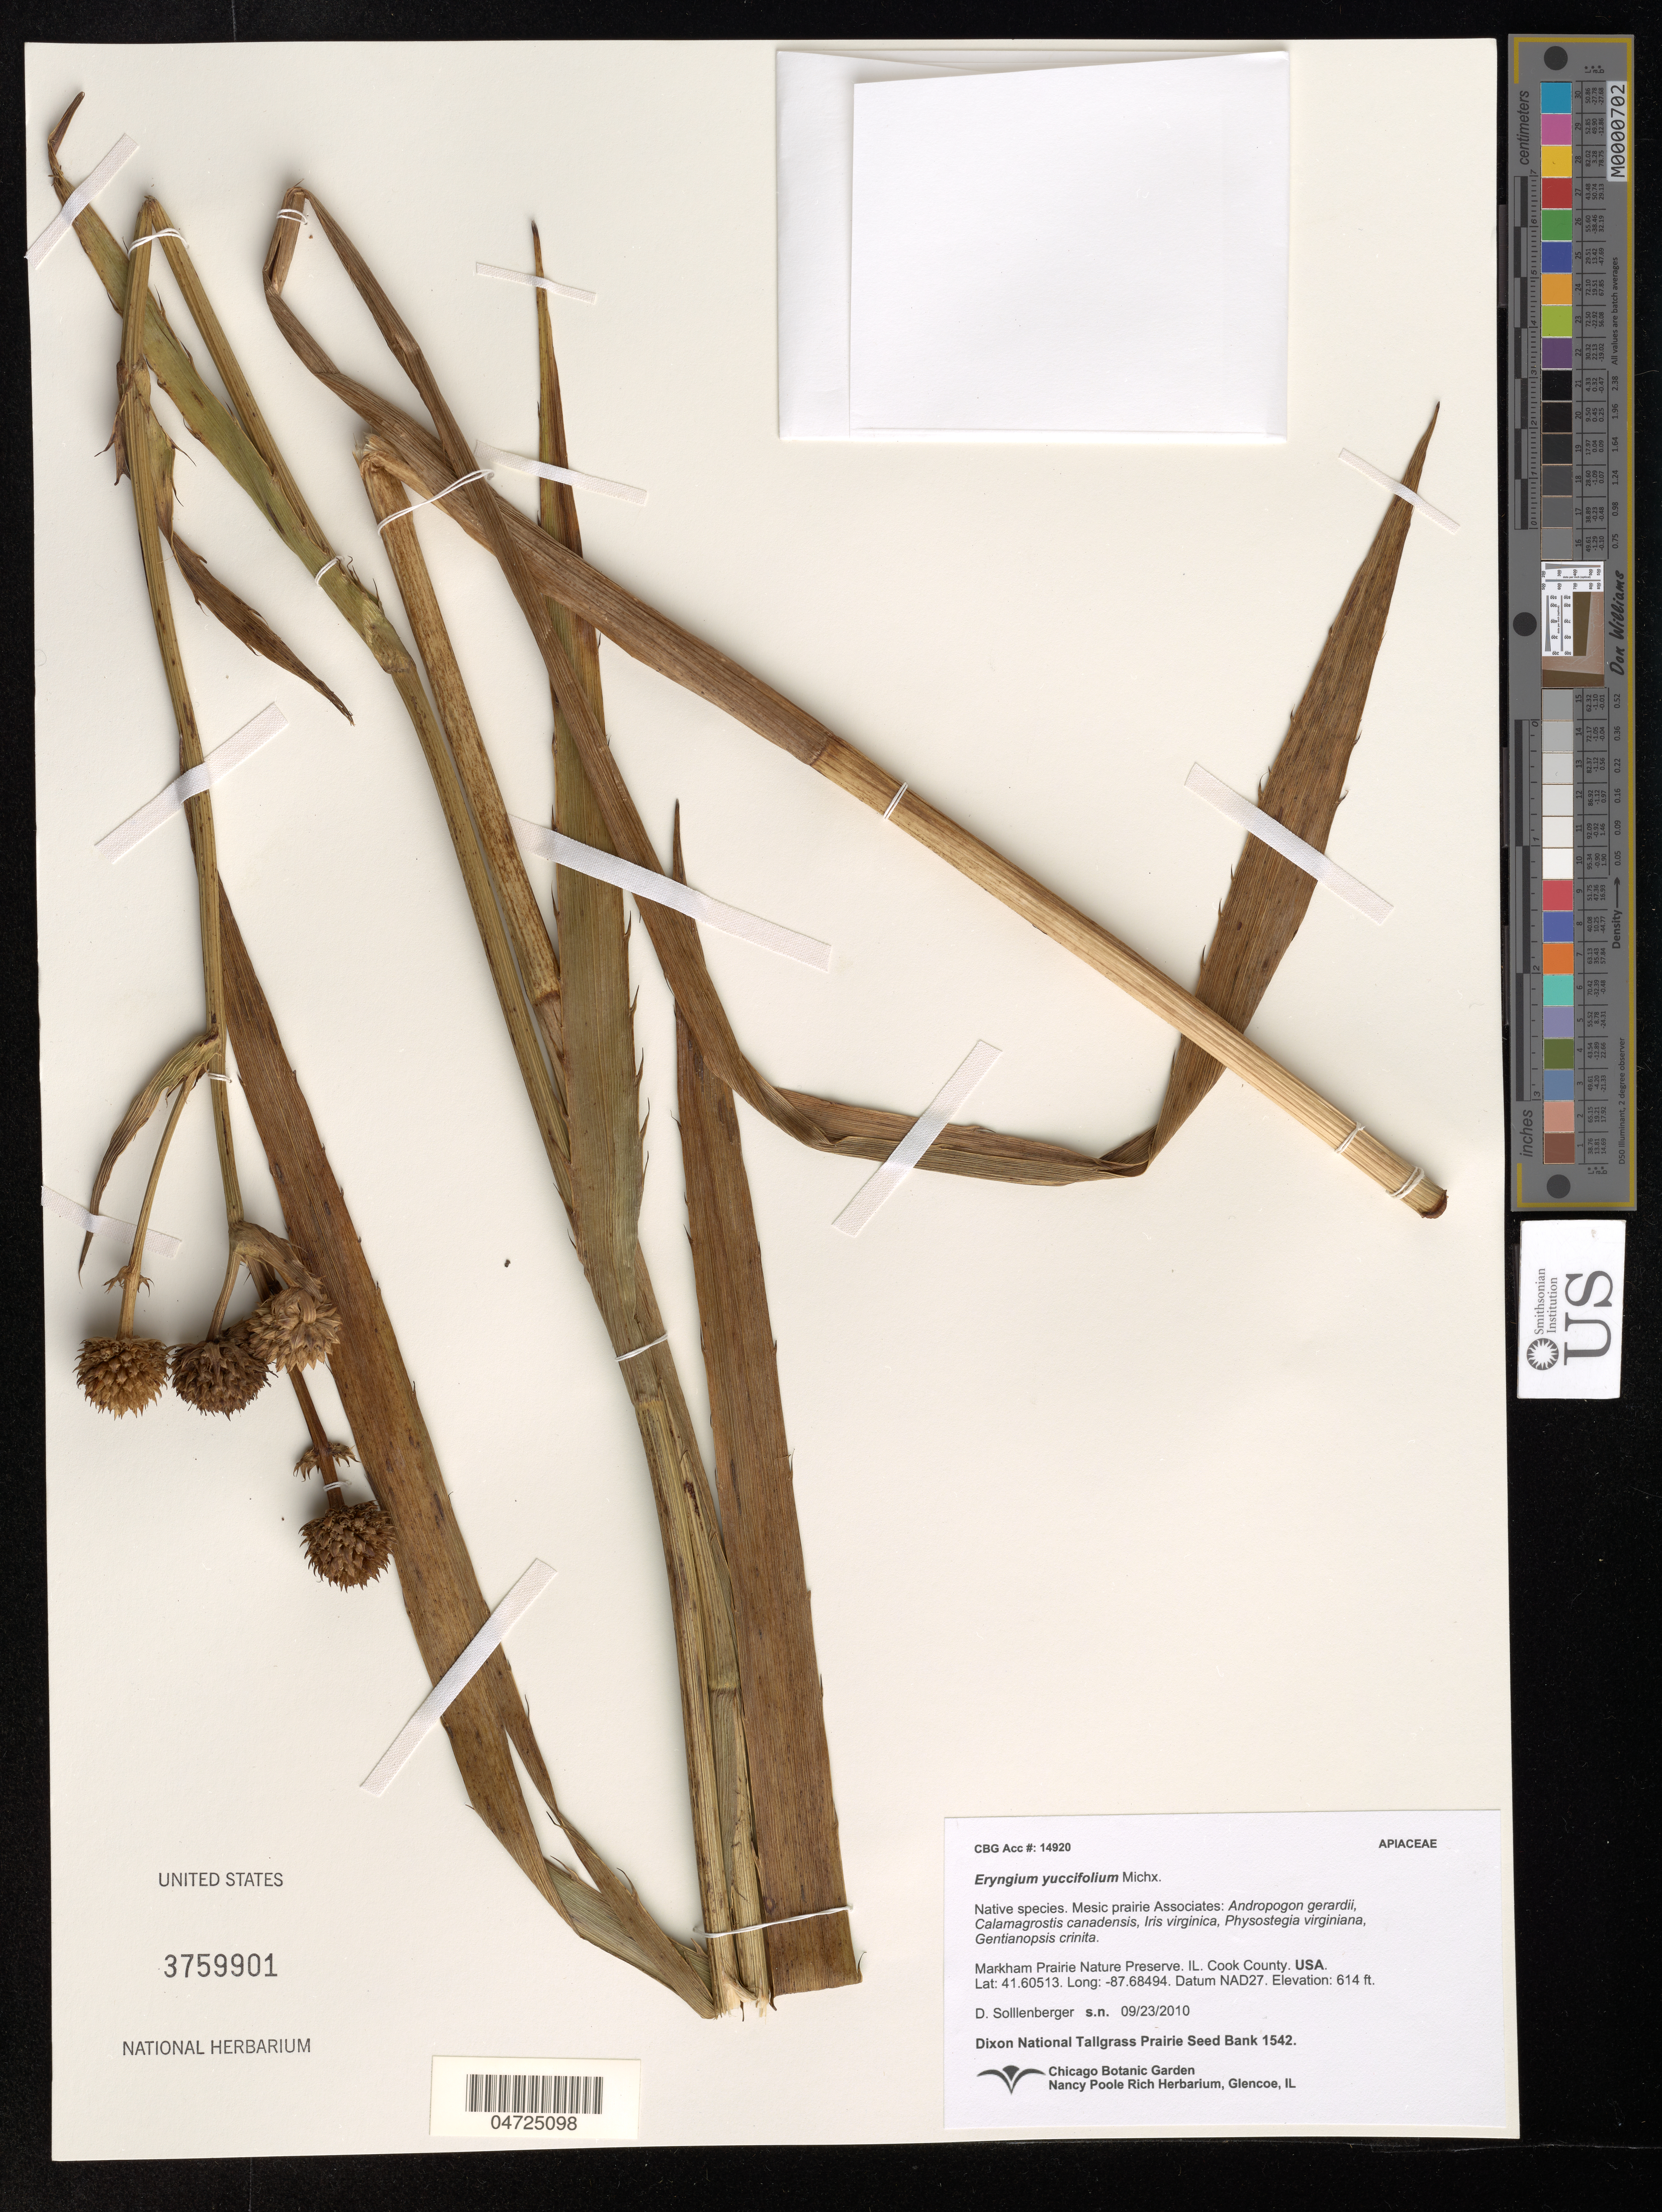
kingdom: Plantae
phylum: Tracheophyta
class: Magnoliopsida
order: Apiales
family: Apiaceae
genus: Eryngium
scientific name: Eryngium yuccifolium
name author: Michx.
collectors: D. Sollenberger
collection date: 2010-09-23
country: United States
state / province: Illinois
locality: Markham Prairie Nature Preserve. Cook County. Datum NAD27.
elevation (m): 187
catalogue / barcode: US 3759901